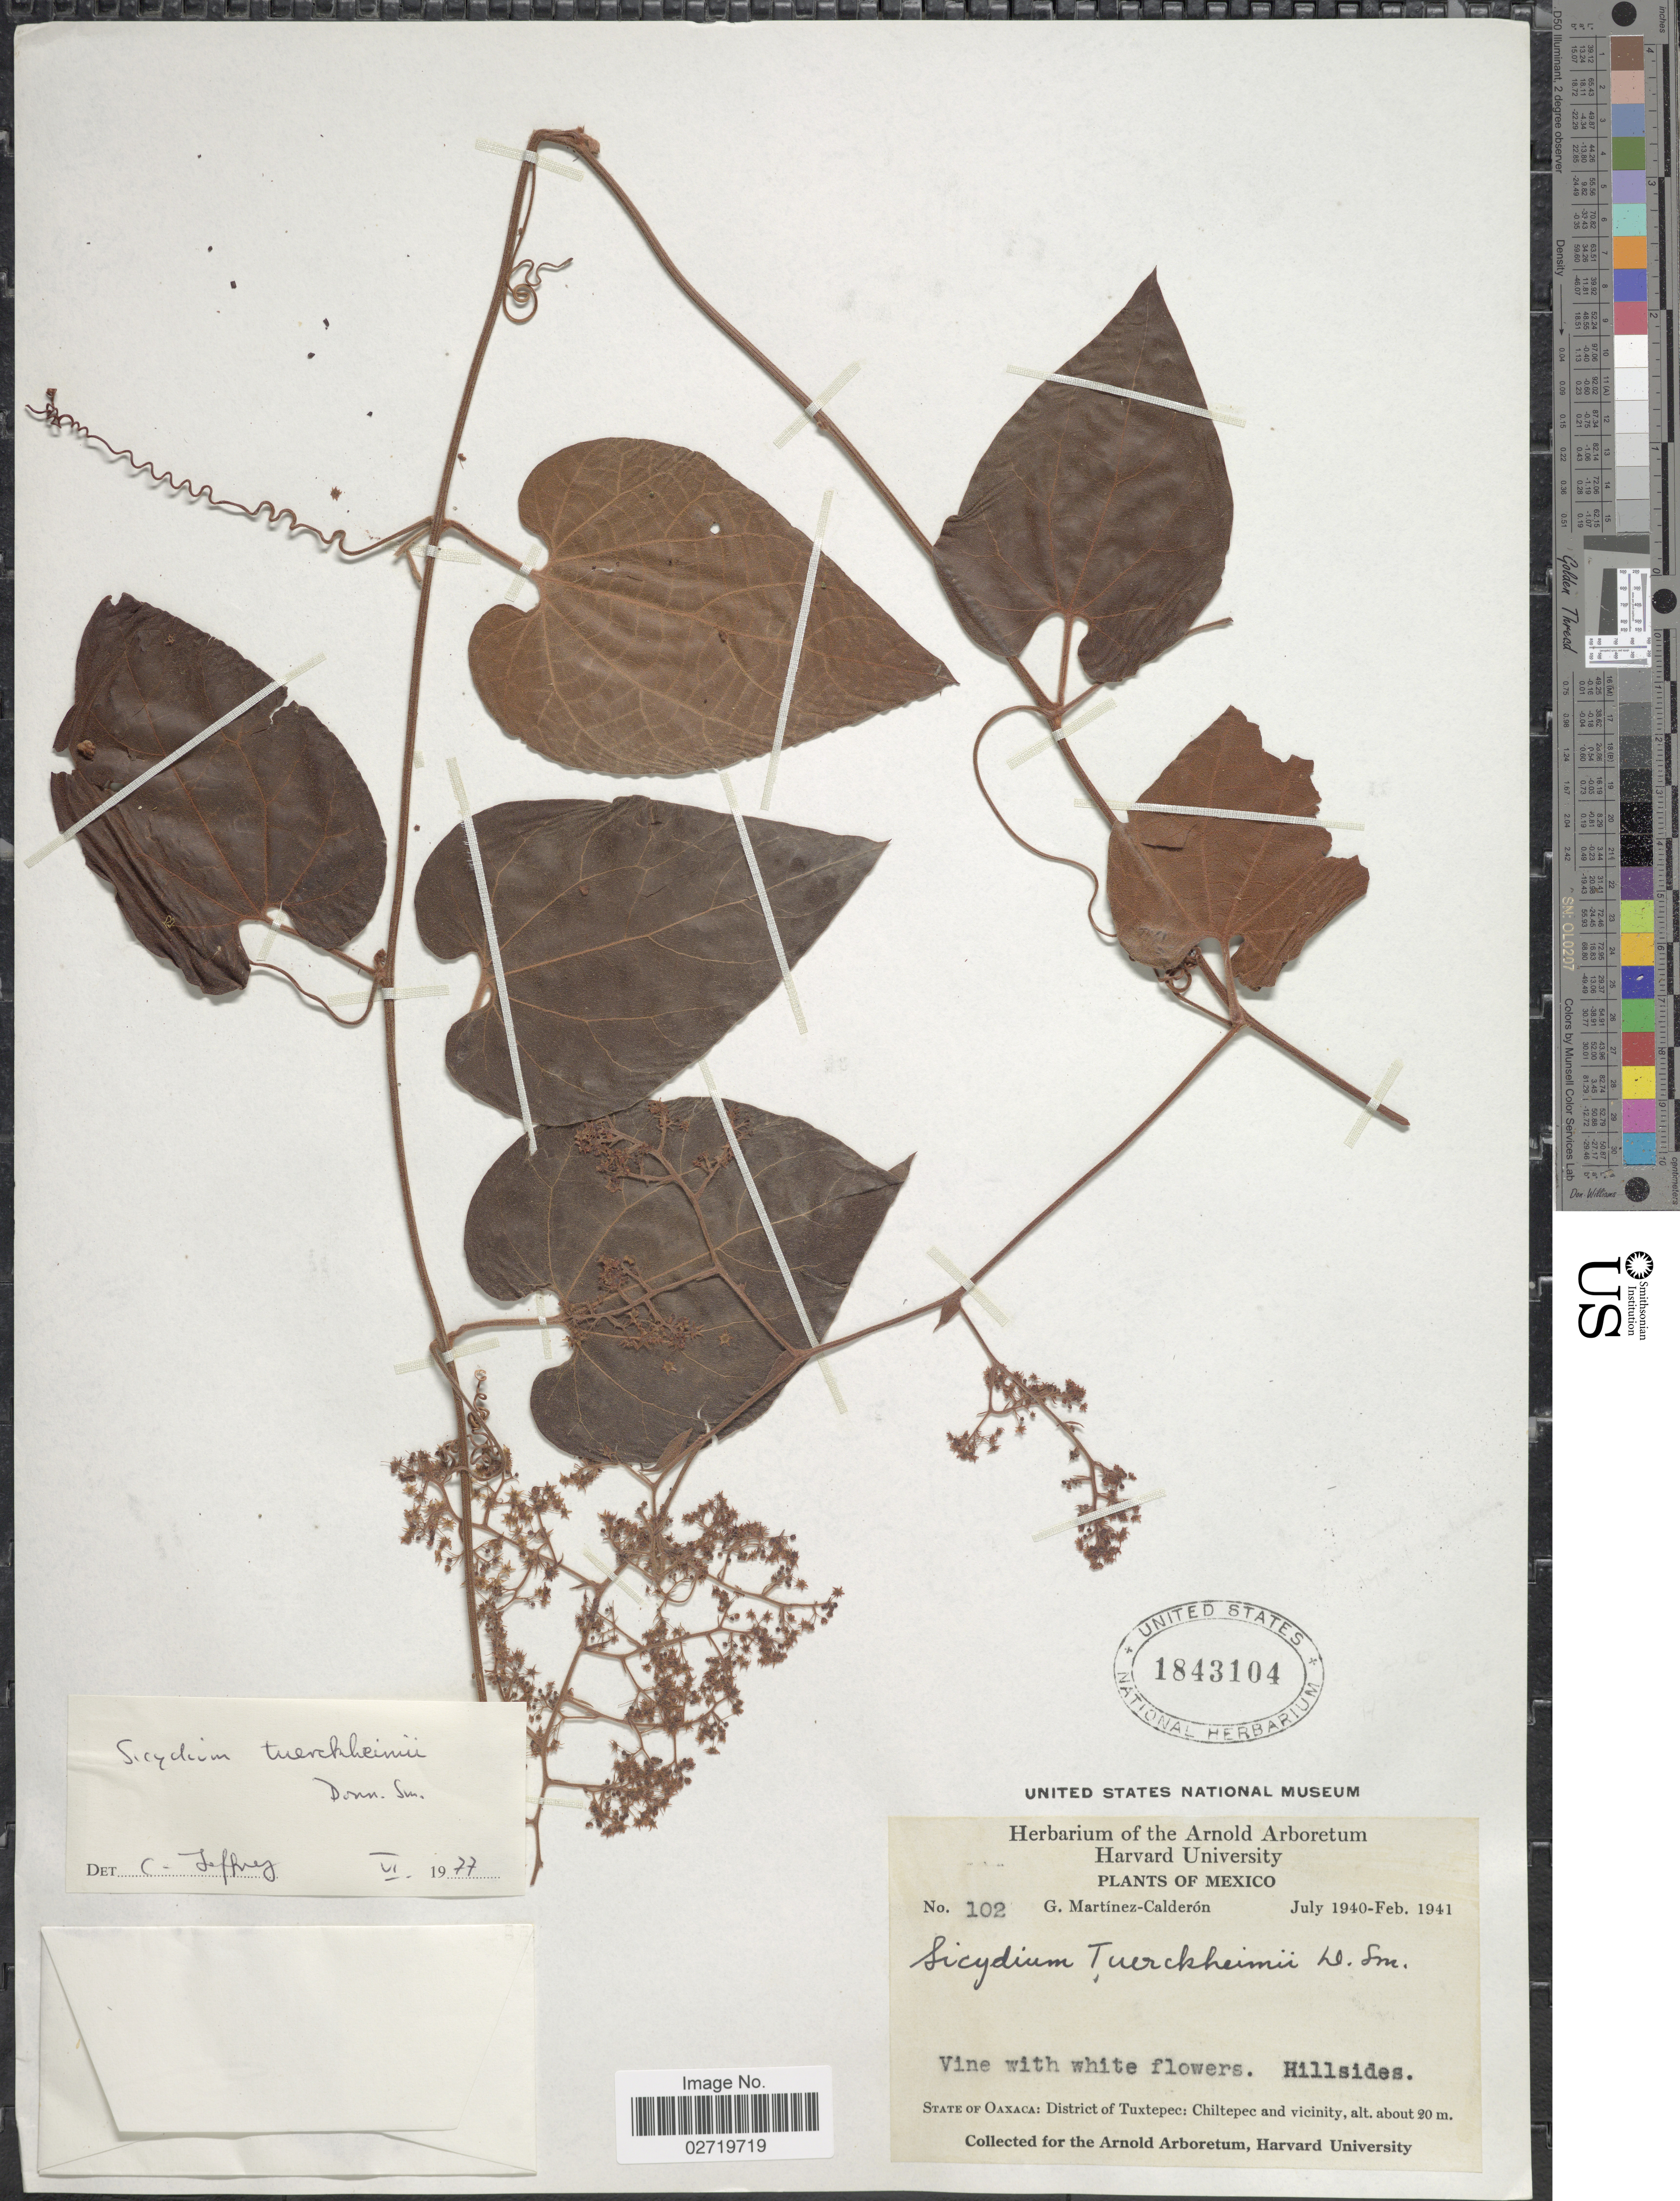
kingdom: Plantae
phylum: Tracheophyta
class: Magnoliopsida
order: Cucurbitales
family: Cucurbitaceae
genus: Sicydium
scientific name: Sicydium tuerckheimii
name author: Donn. Sm.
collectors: G. Martínez Calderón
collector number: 102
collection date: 1940-07/1941-02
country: Mexico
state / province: Oaxaca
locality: District of Tuxtepec: Chiltepec and vicinity.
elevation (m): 20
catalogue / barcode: US 1843104